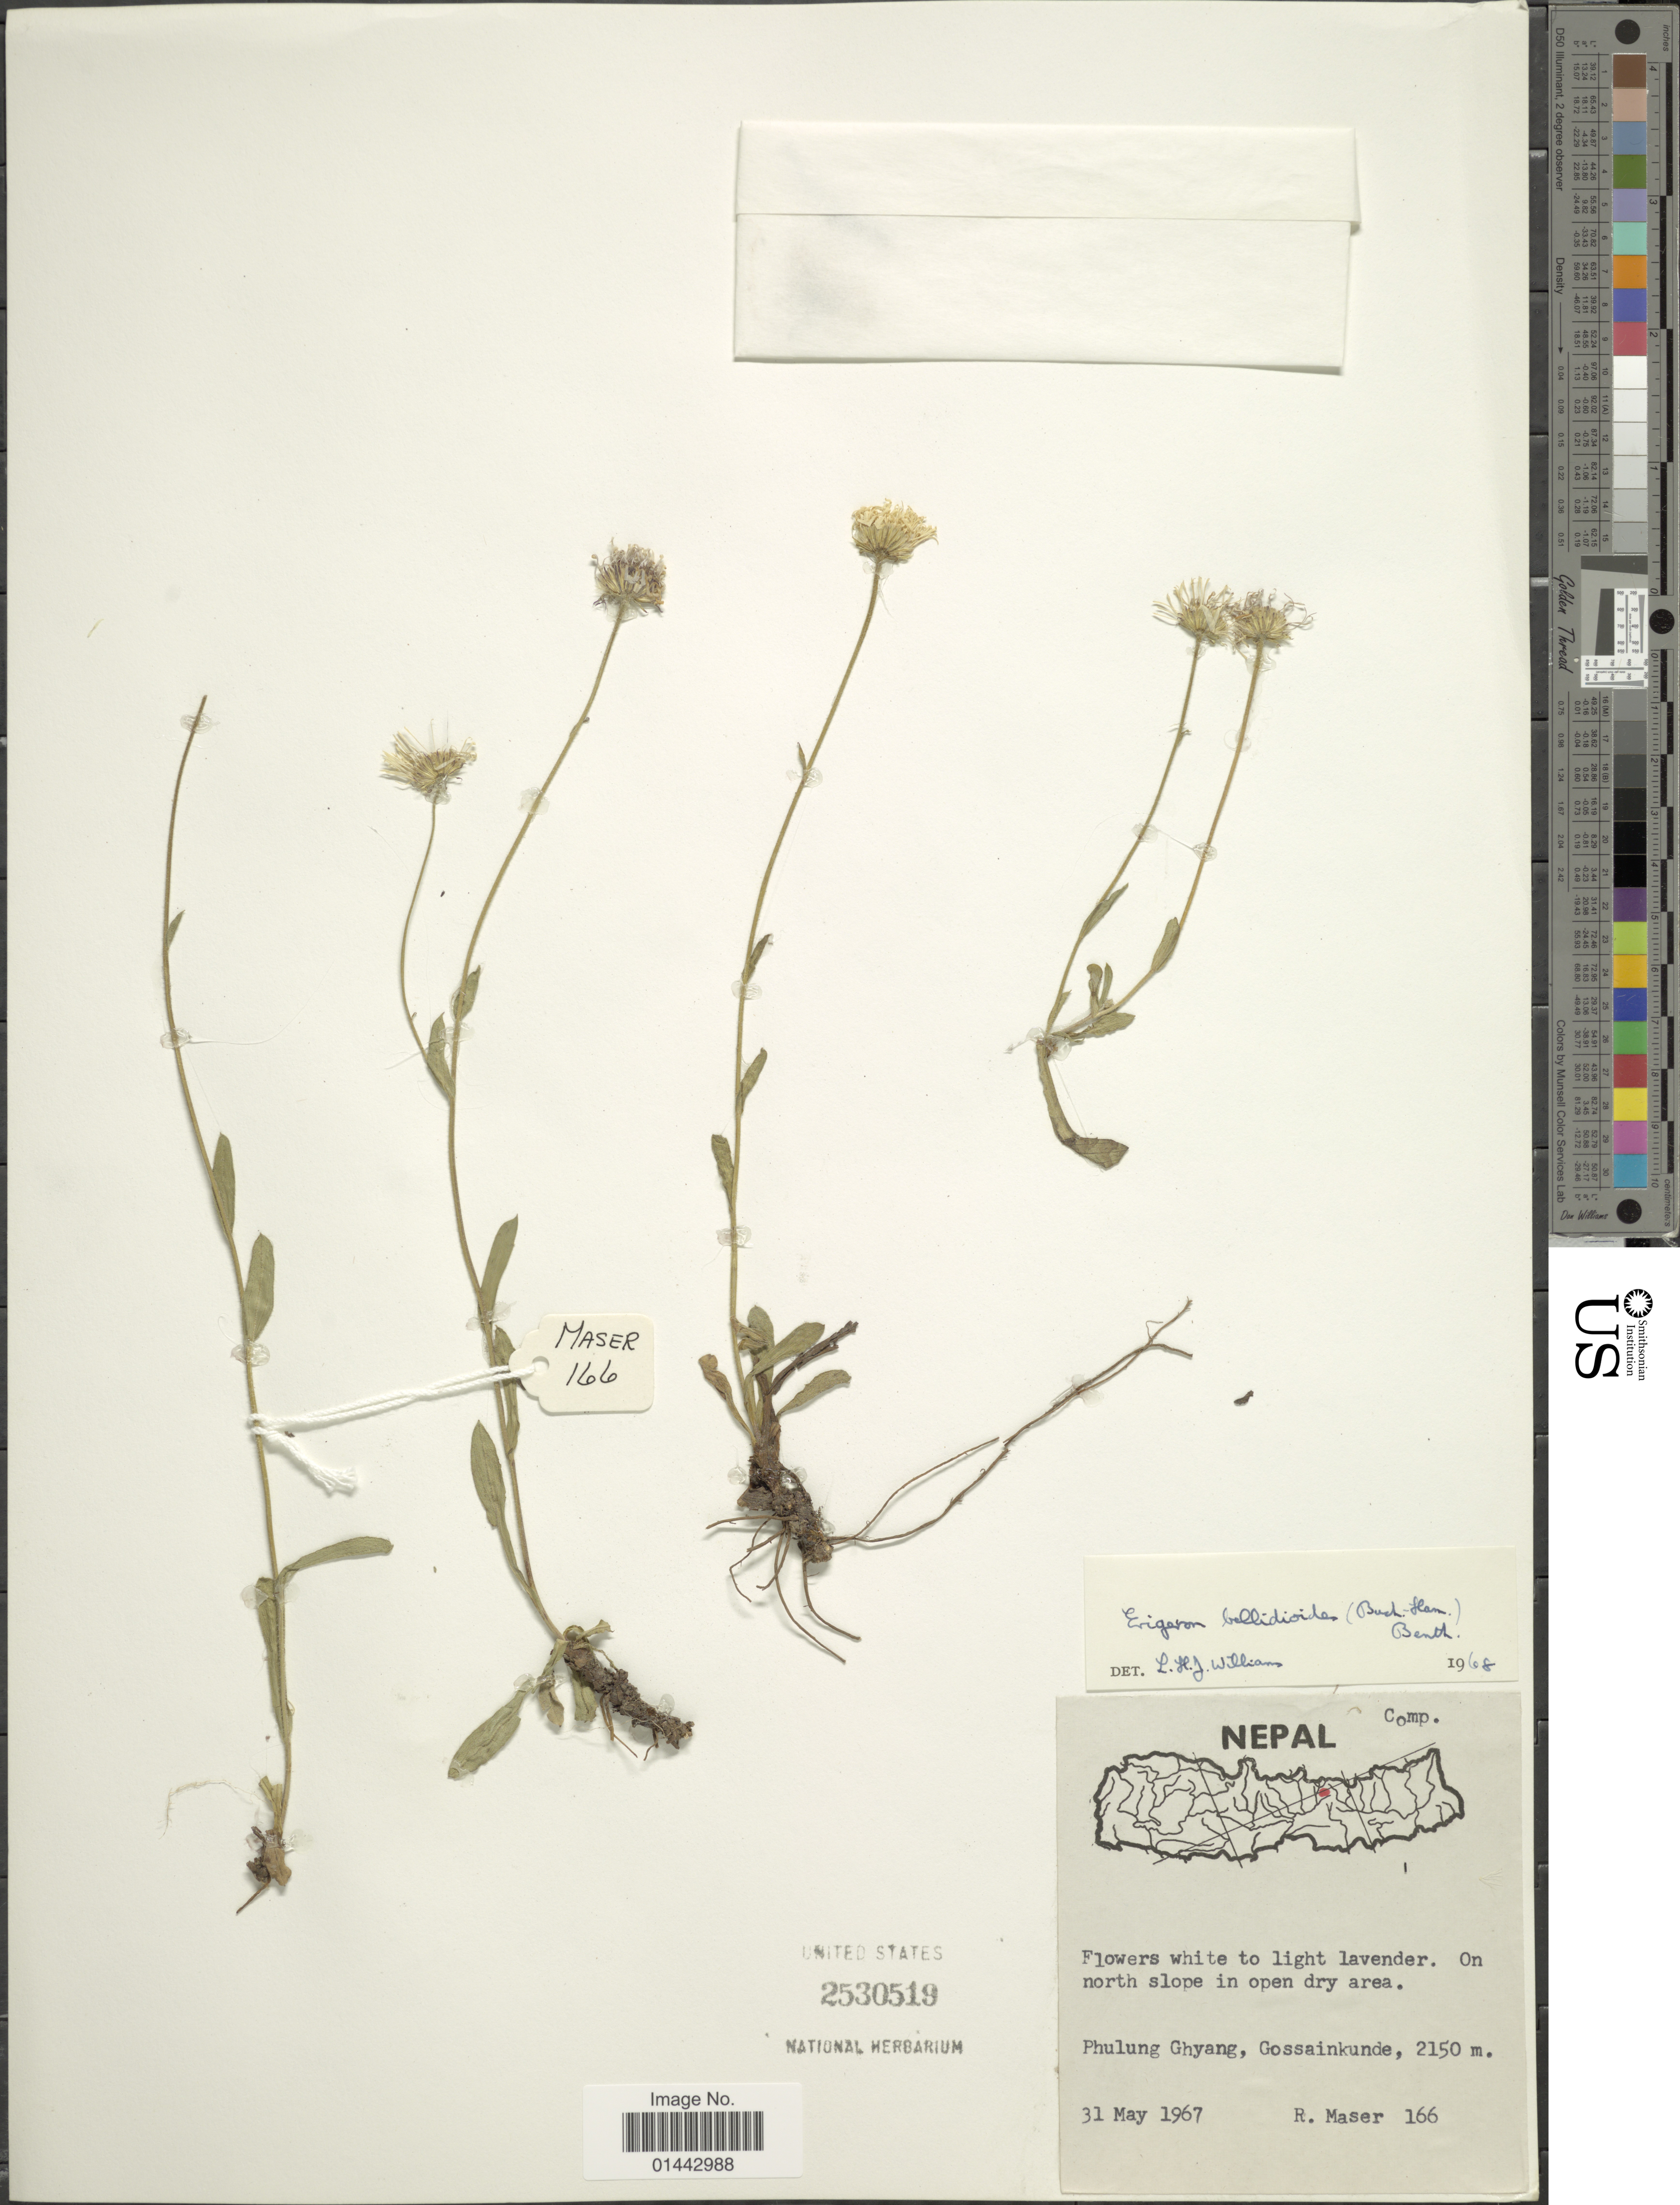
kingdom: Plantae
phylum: Tracheophyta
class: Magnoliopsida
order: Asterales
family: Asteraceae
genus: Erigeron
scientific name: Erigeron bellioides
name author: DC.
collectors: R. Maser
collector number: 166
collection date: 1967-05-31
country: Nepal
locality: Phulung Ghyang, Gossainkunde, on north slope in open dry area.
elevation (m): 2150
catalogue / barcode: US 2530519